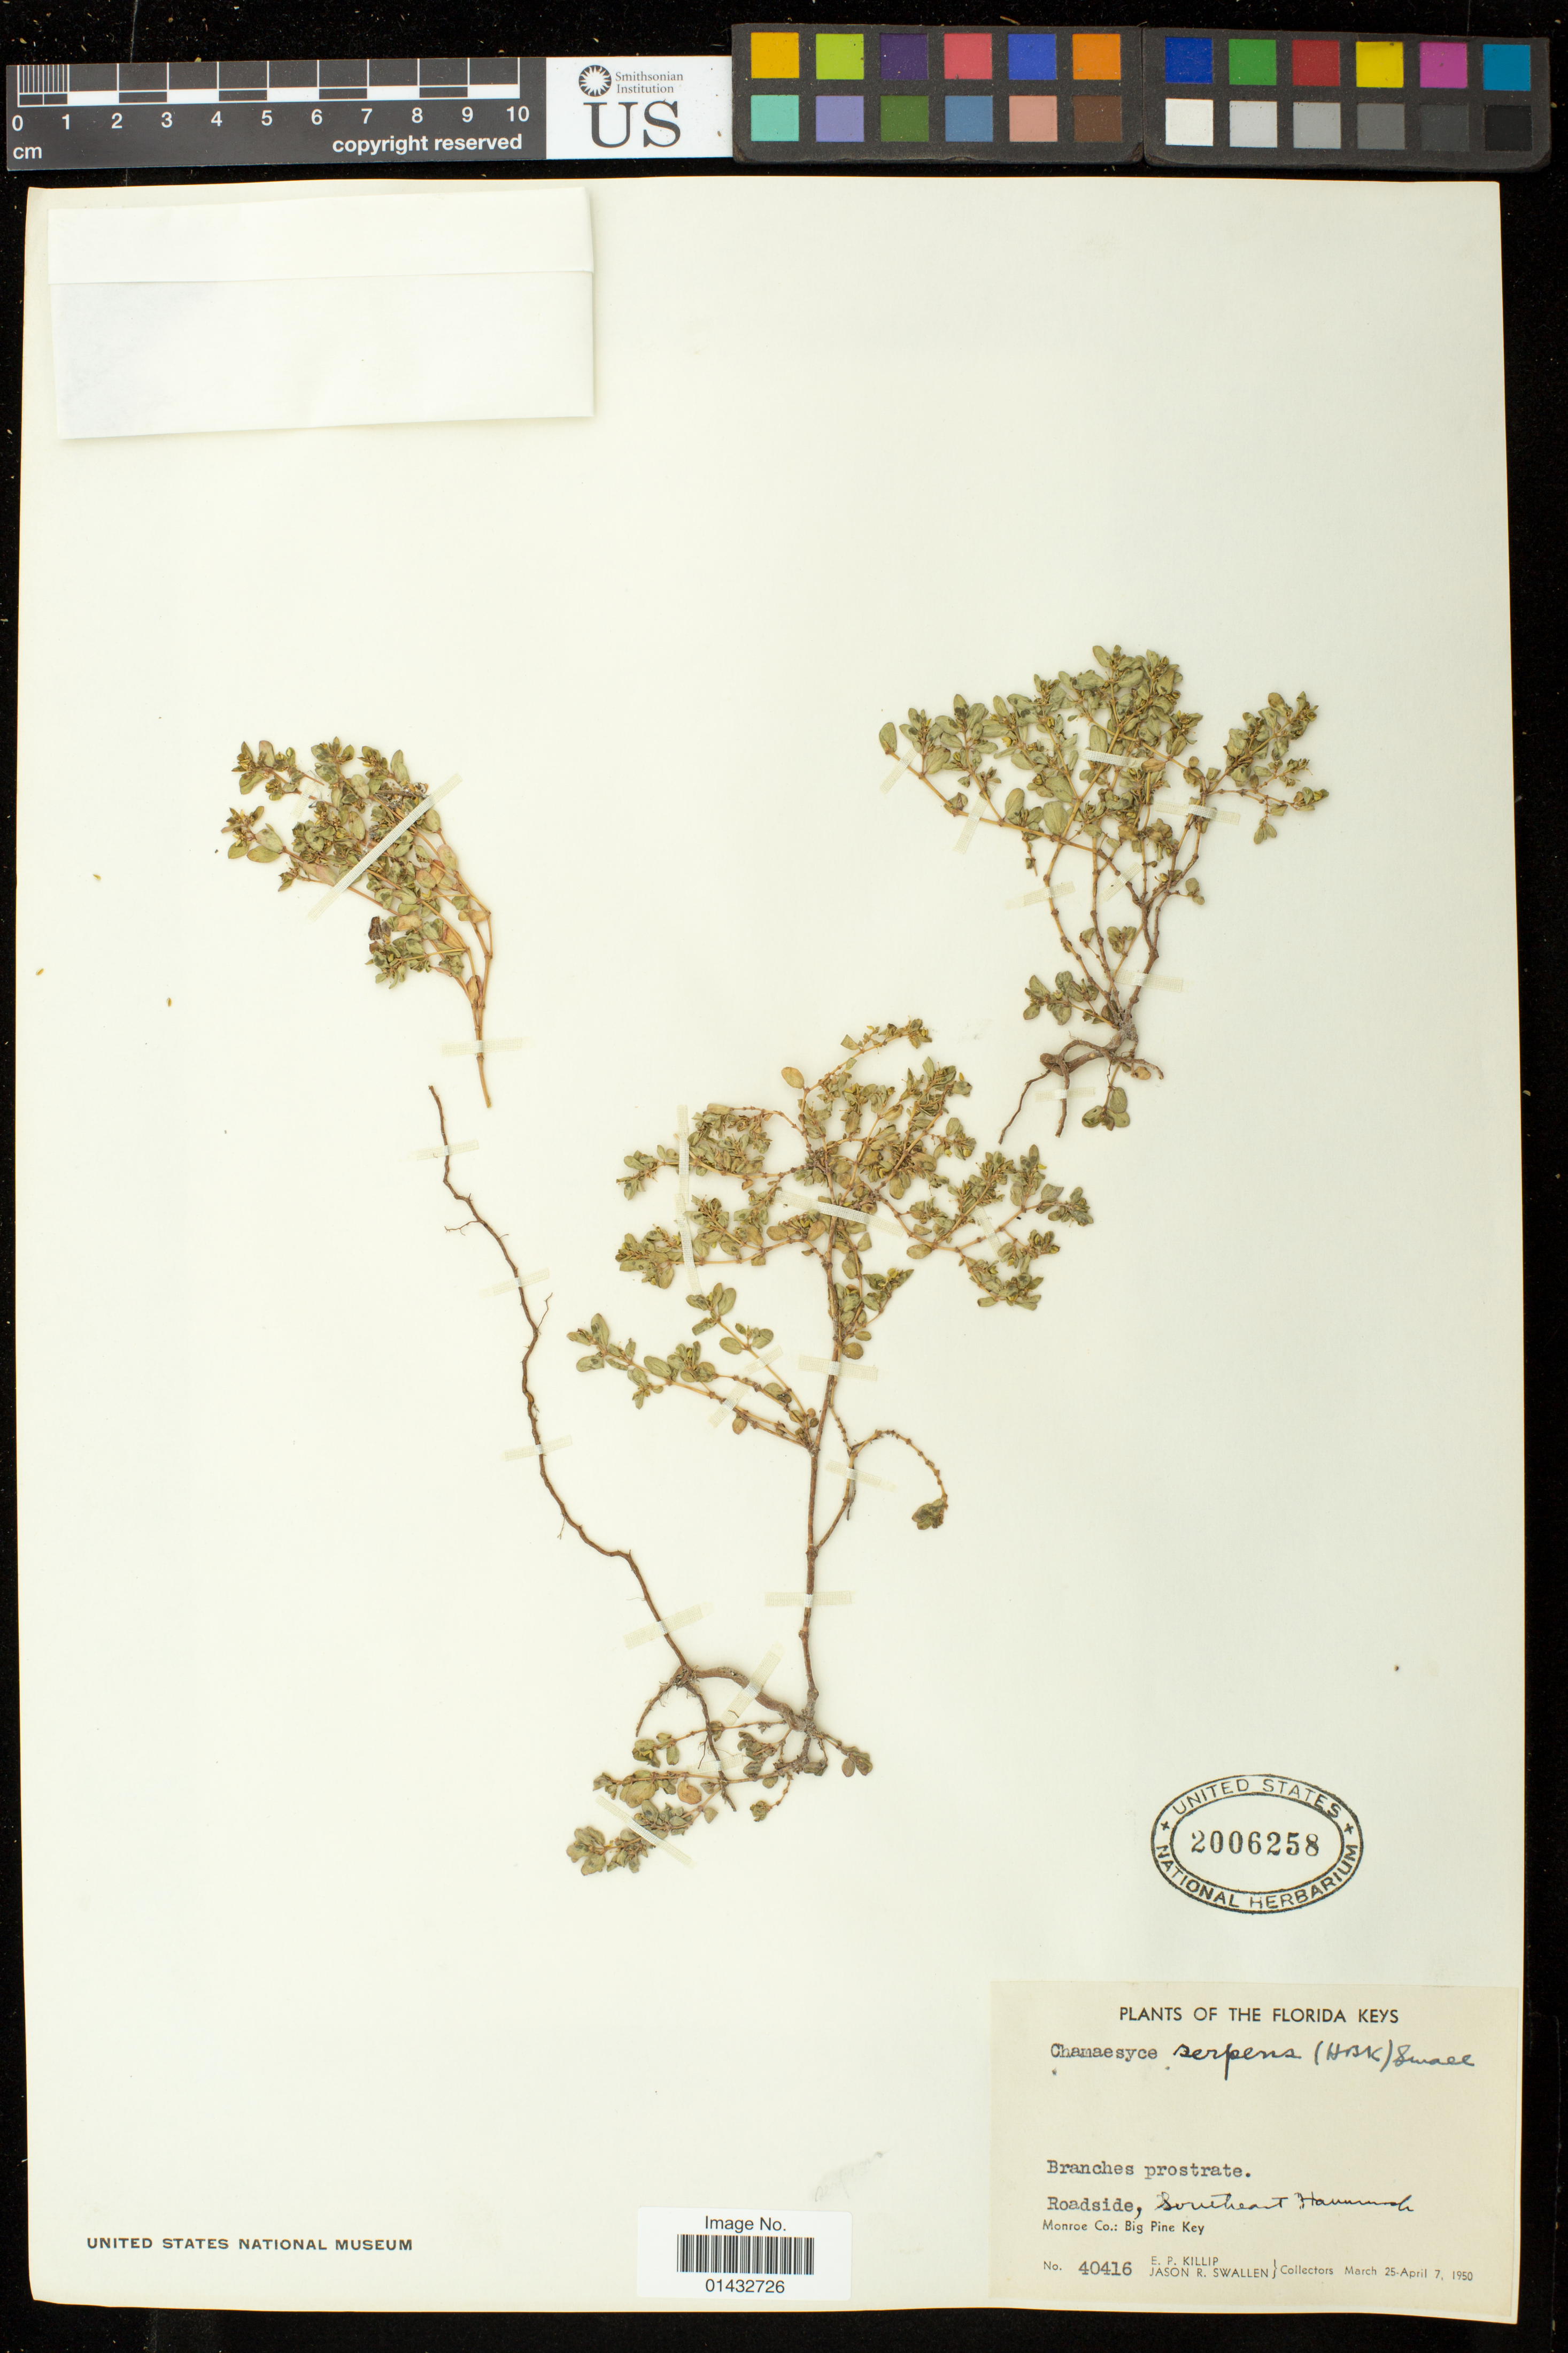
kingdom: Plantae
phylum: Tracheophyta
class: Magnoliopsida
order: Malpighiales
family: Euphorbiaceae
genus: Euphorbia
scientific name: Euphorbia blodgettii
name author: Engelm. ex Hitchc.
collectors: E. P. Killip & J. R. Swallen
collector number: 40416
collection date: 1950-03-25/1950-04-07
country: United States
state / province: Florida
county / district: Monroe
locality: Big Pine Key roadside Southeast Hammock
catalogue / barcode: US 2006258